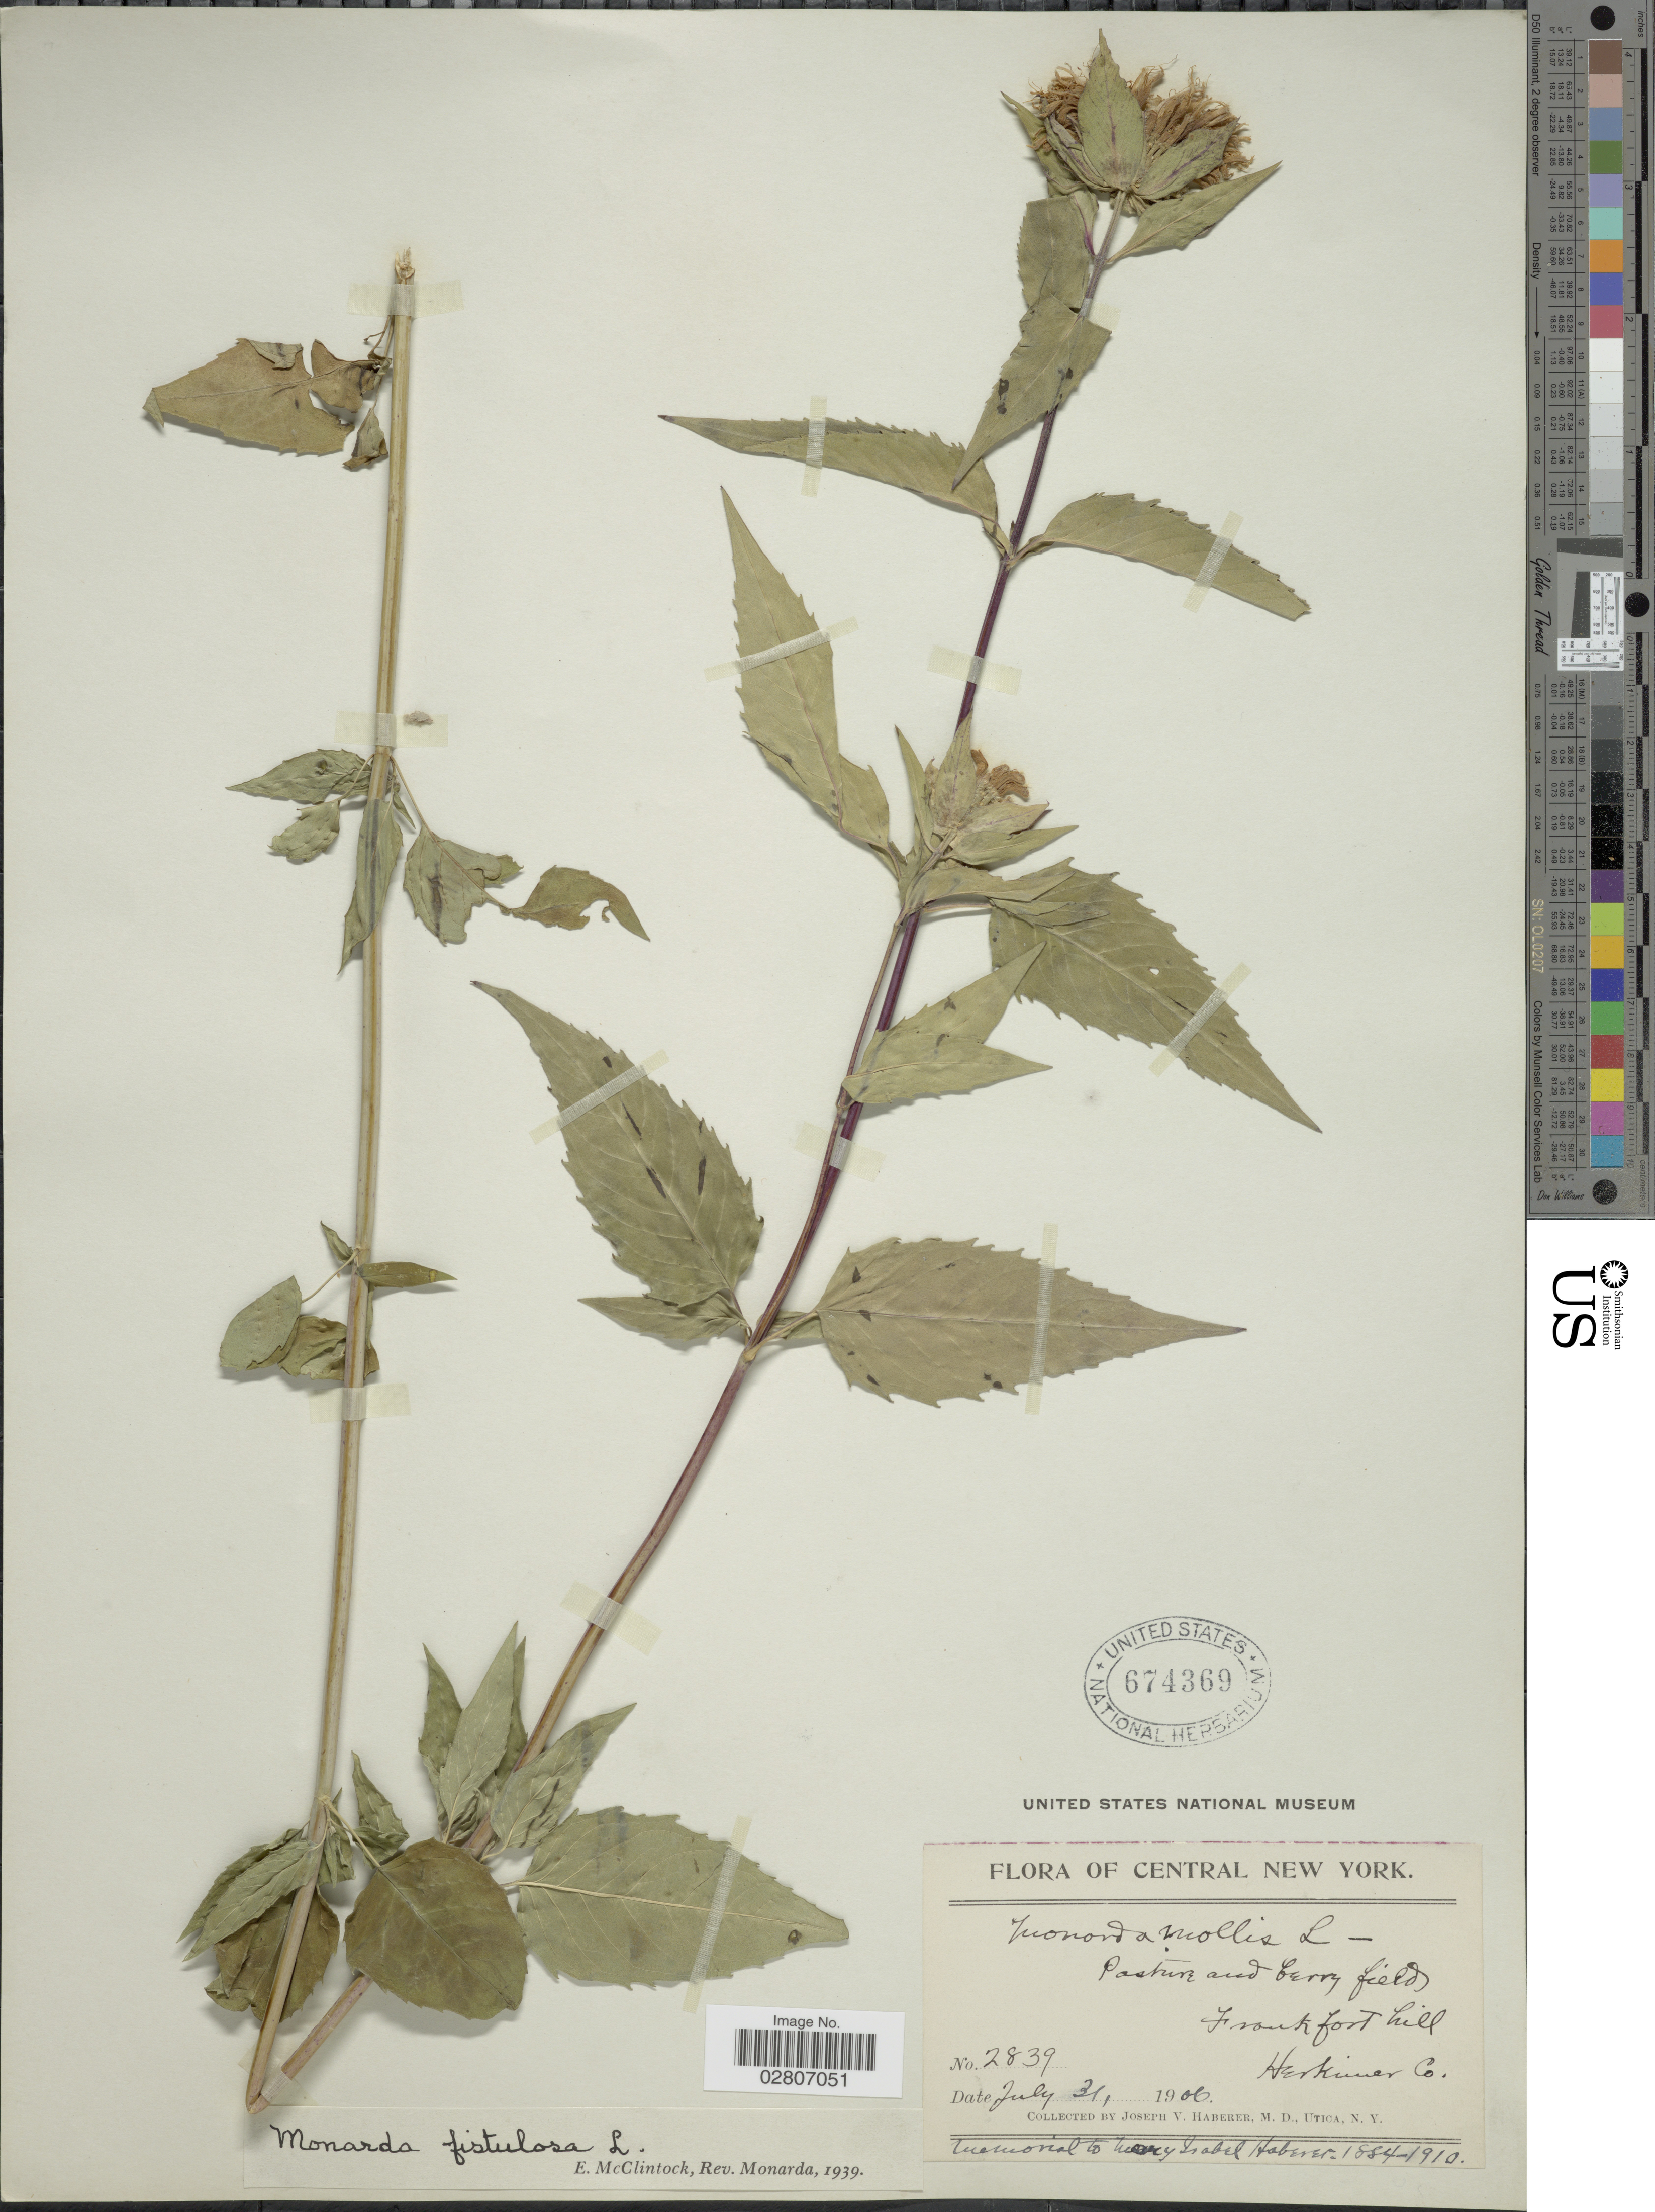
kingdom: Plantae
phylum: Tracheophyta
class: Magnoliopsida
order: Lamiales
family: Lamiaceae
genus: Monarda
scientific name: Monarda fistulosa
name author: L.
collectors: J. V. Haberer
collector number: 2839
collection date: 1906-07-31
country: United States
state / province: New York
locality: Central New York. Pasture and berry fields. Frankfort hill. Herkimer Co.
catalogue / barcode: US 674369